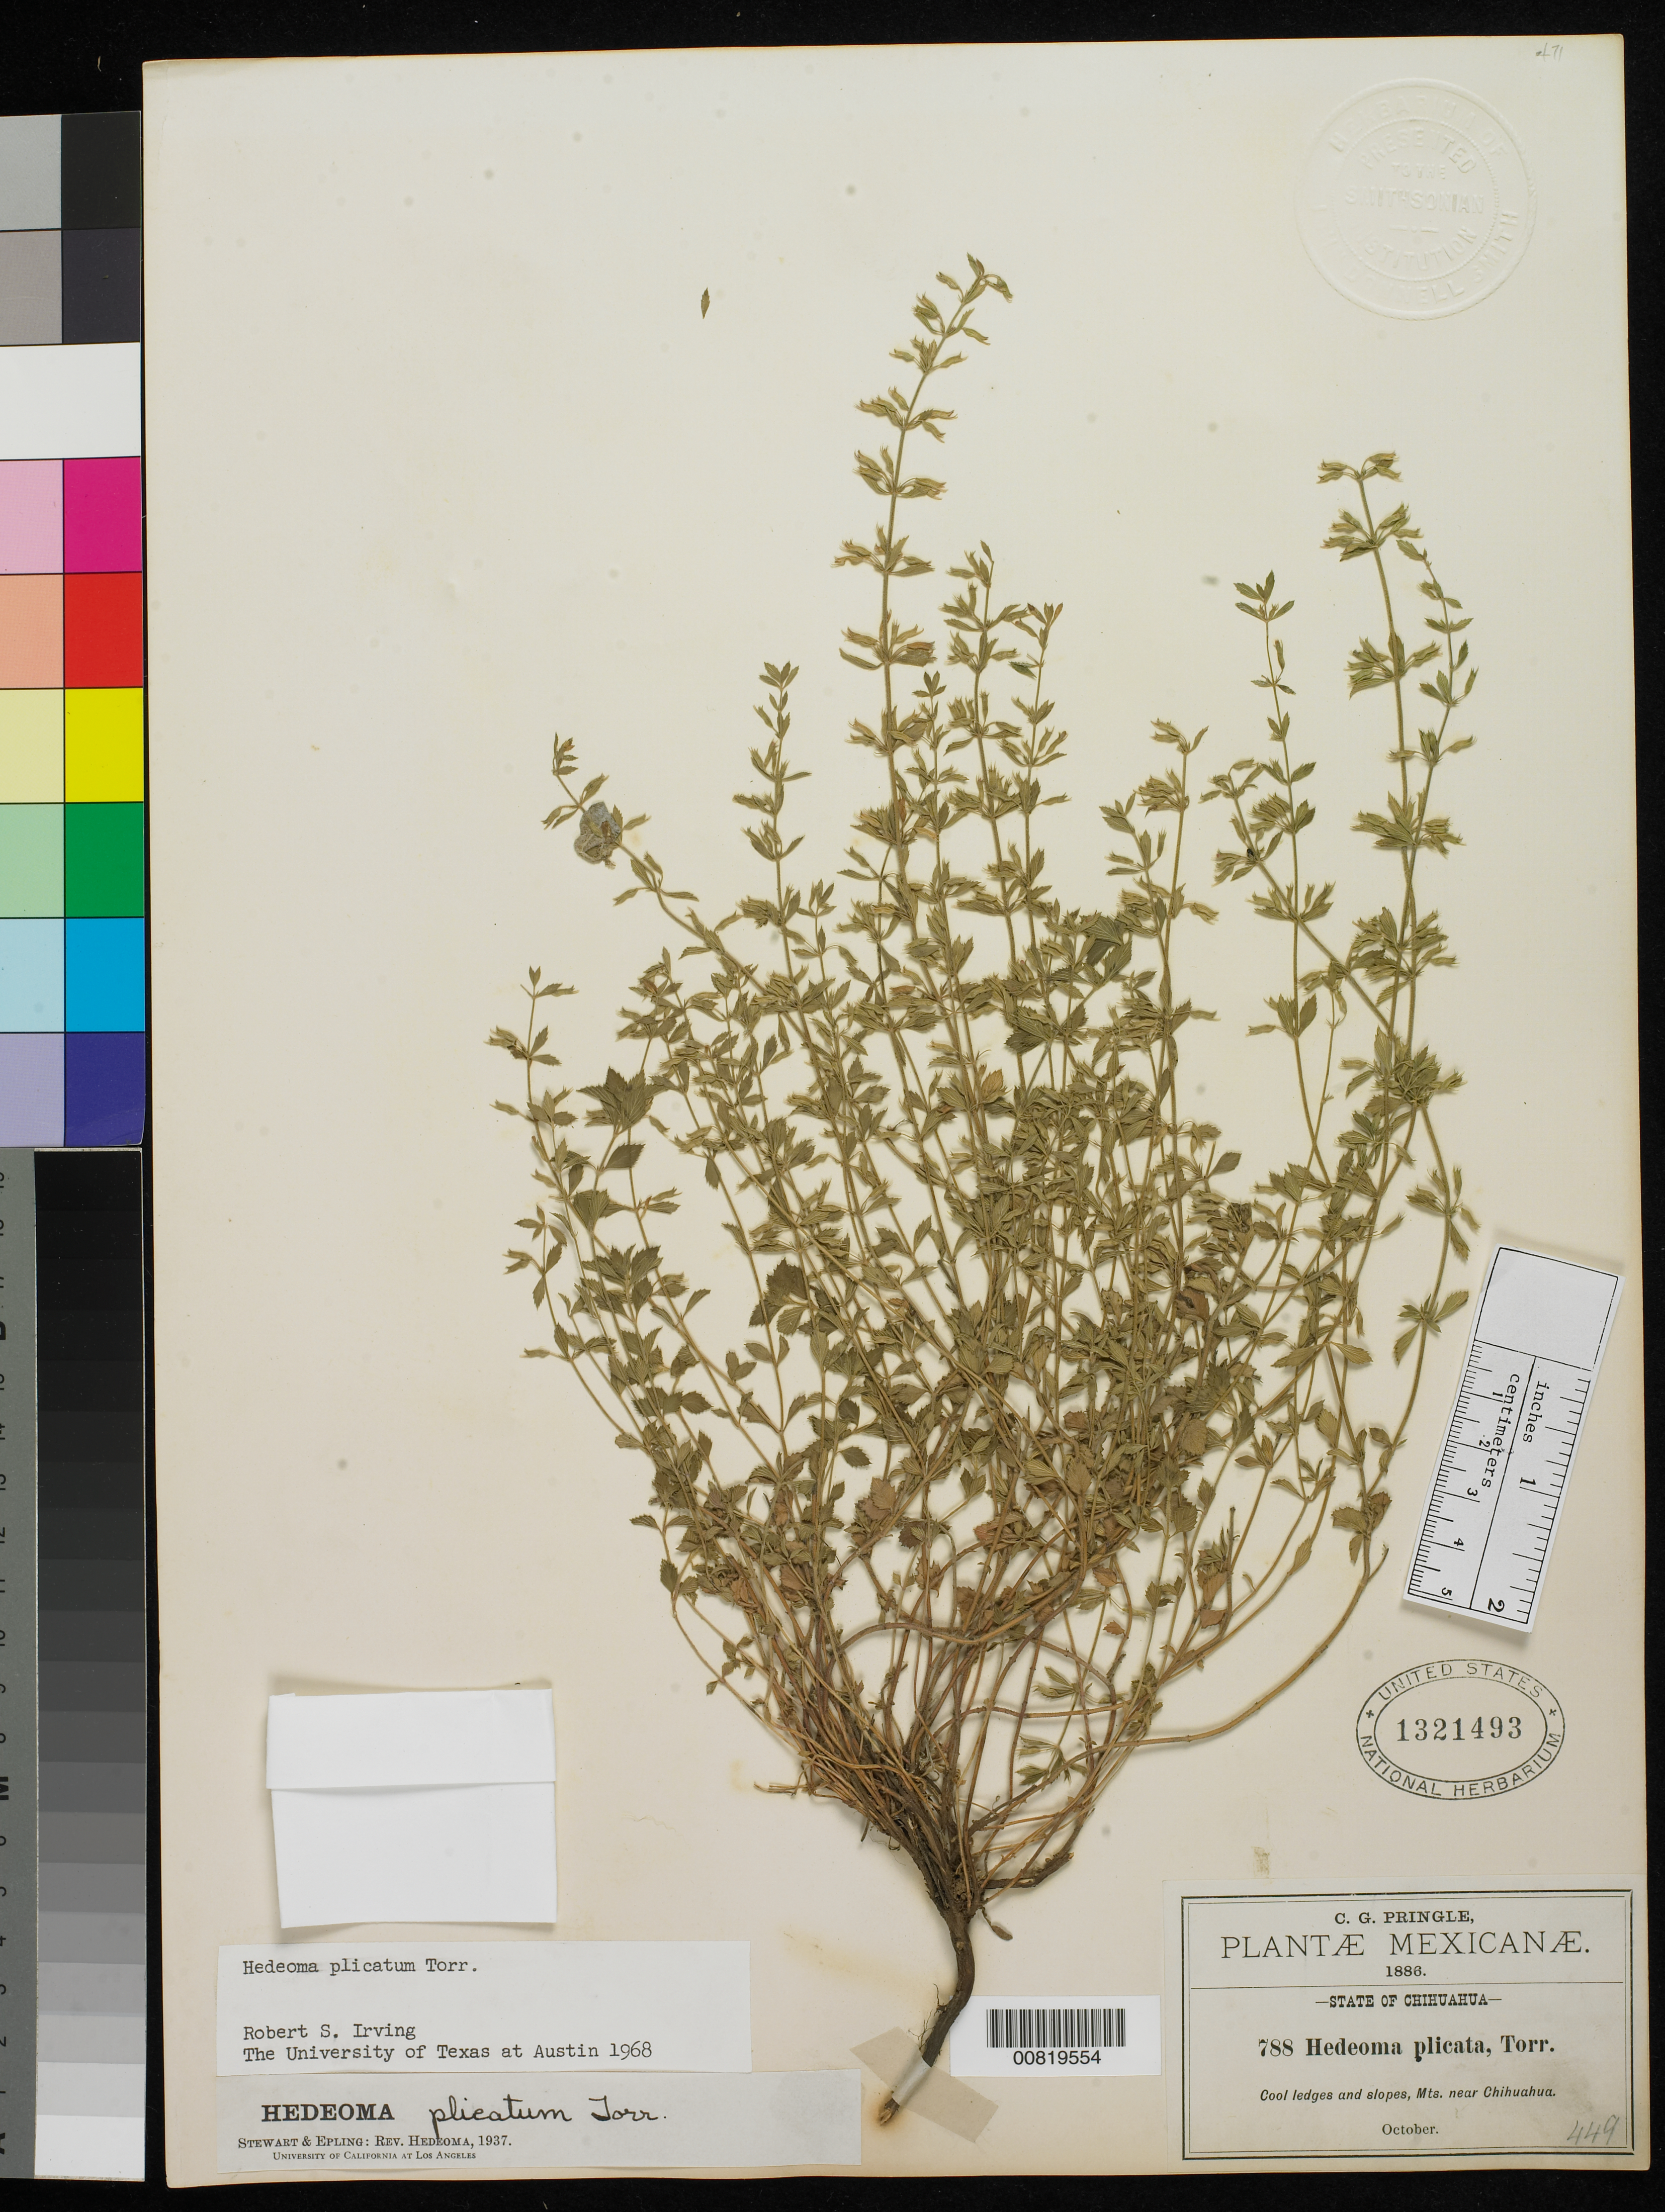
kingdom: Plantae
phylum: Tracheophyta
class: Magnoliopsida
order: Lamiales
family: Lamiaceae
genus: Hedeoma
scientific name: Hedeoma plicatum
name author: Torr. in Emory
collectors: C. G. Pringle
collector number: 788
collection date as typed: Oct 1886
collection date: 1886-10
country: Mexico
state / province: Chihuahua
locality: Mts. near Chihuahua.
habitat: Cool ledges and slopes.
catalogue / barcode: US 1321493